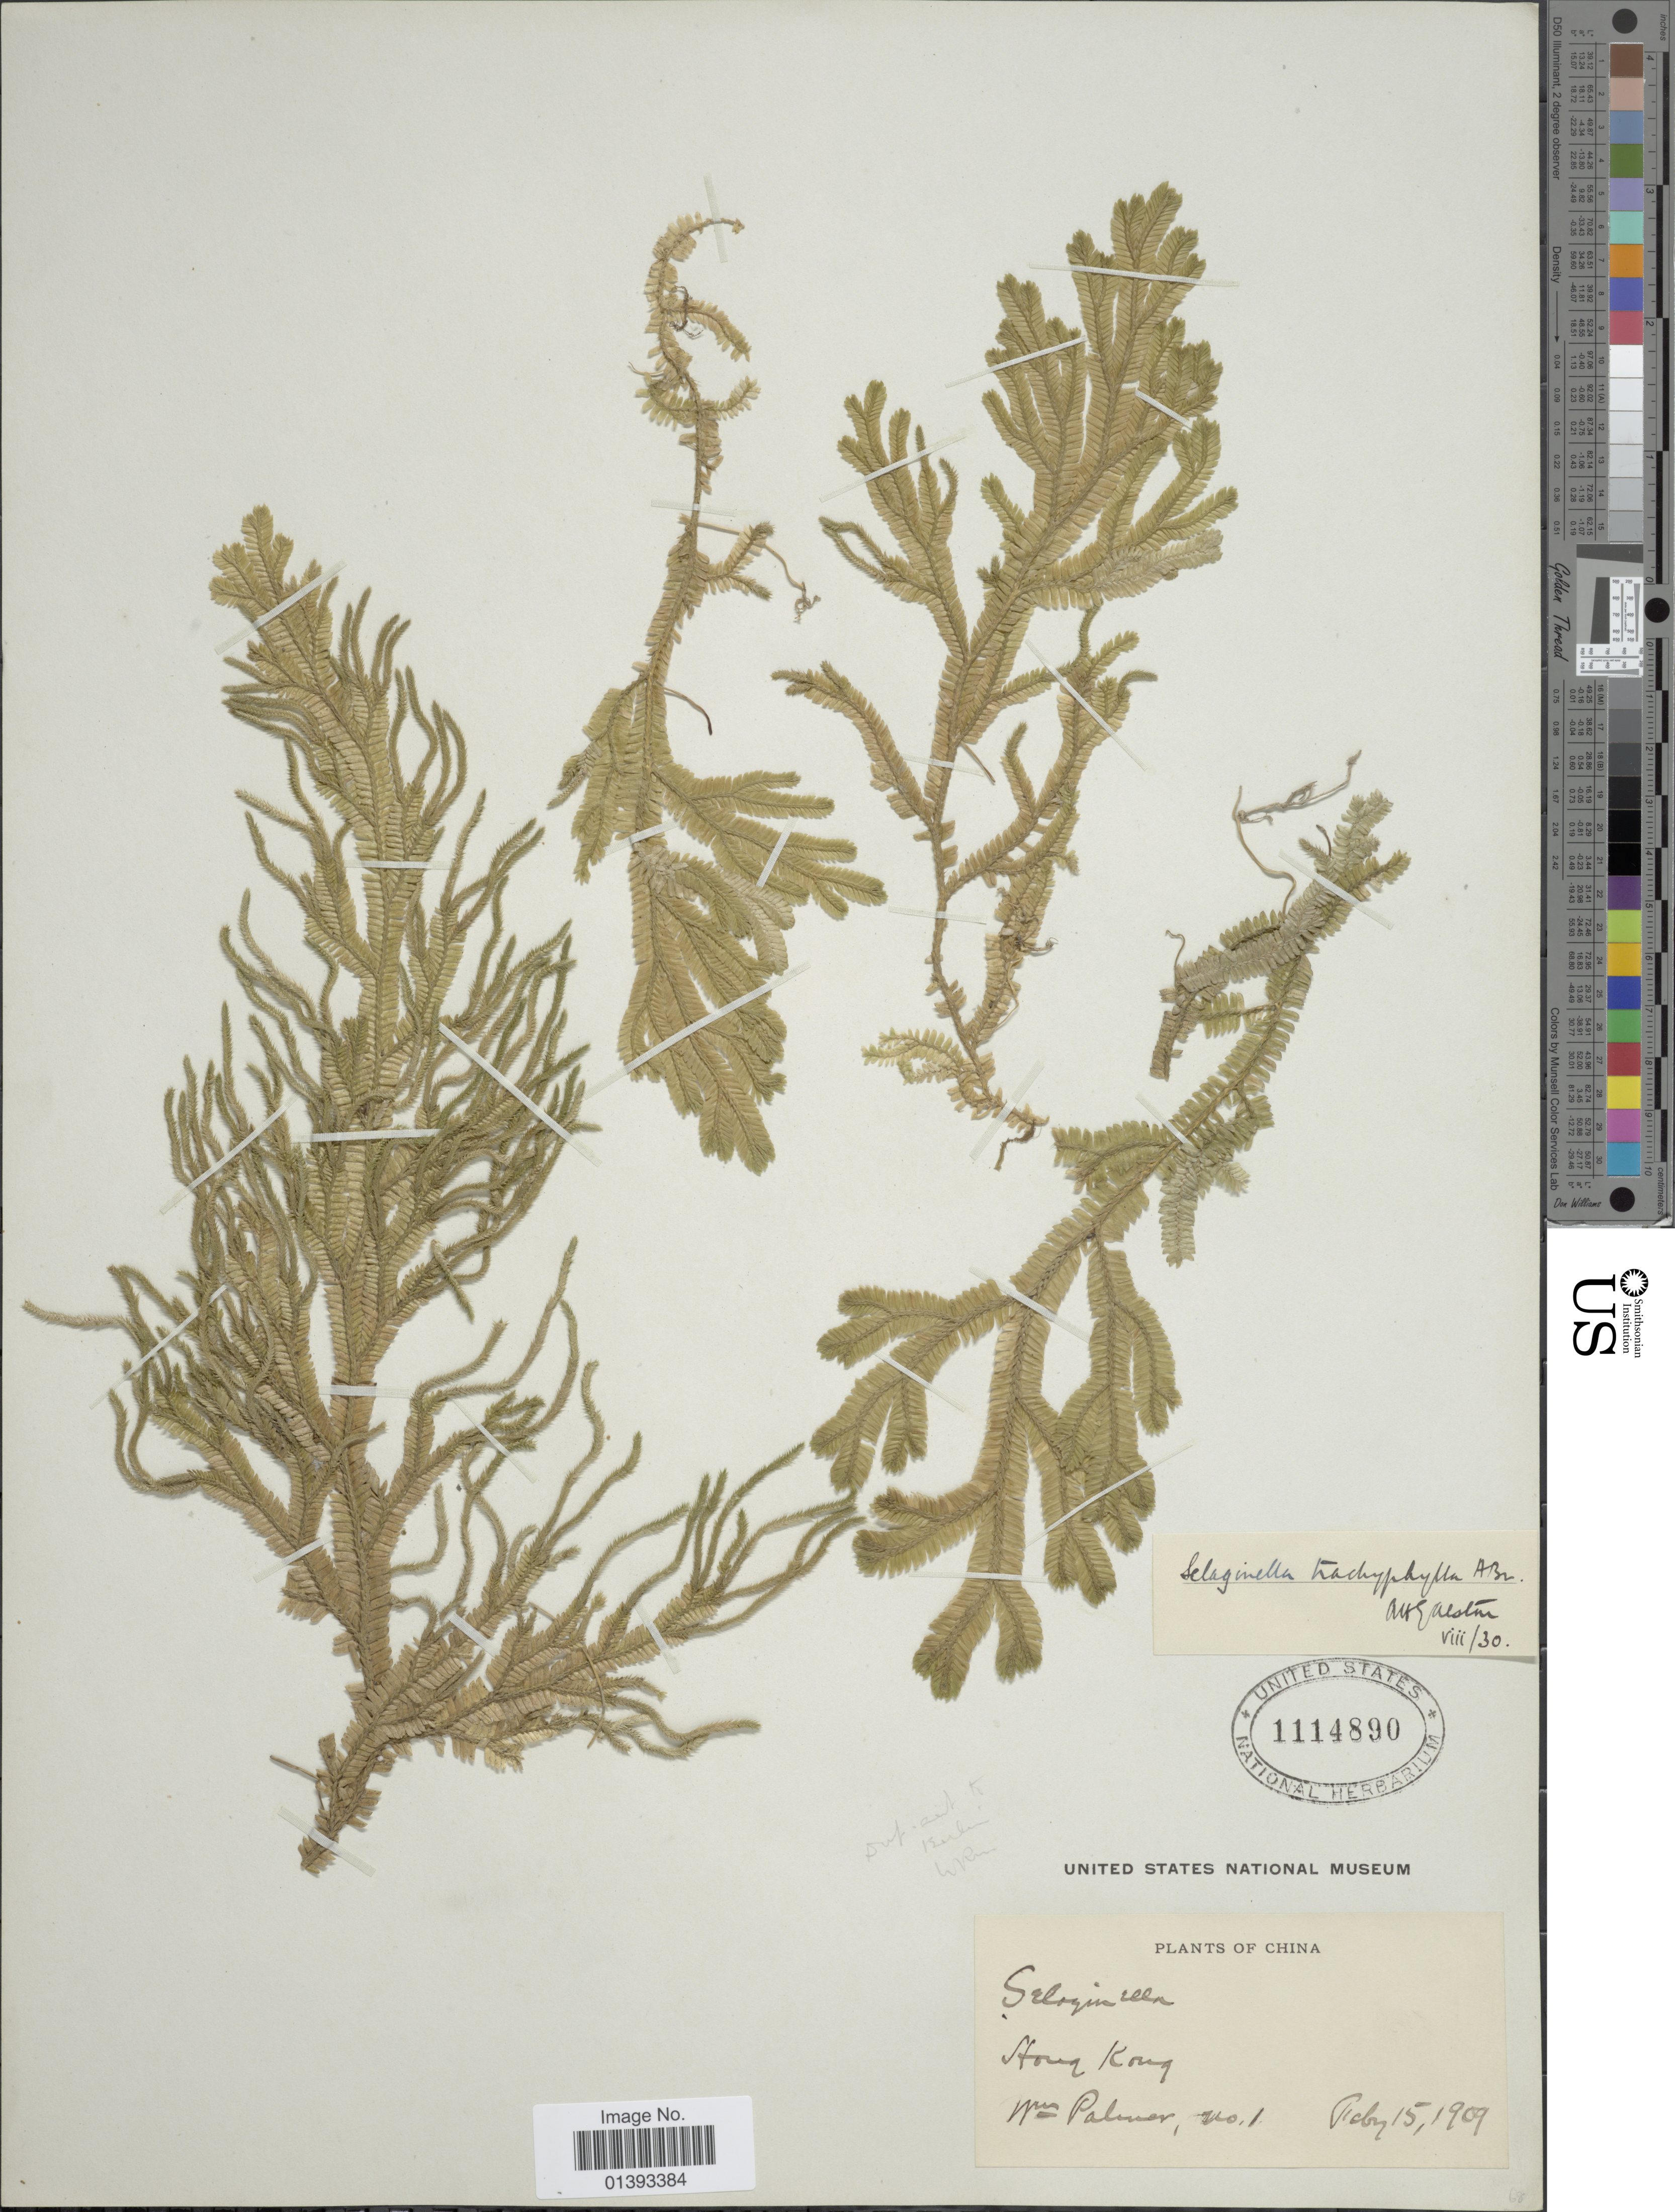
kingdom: Plantae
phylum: Tracheophyta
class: Lycopodiopsida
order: Selaginellales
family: Selaginellaceae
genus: Selaginella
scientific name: Selaginella trachyphylla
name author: A. Braun ex Hieron.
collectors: W. Palmer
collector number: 1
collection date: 1909-02-15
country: China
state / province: Hong Kong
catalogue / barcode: US 1114890